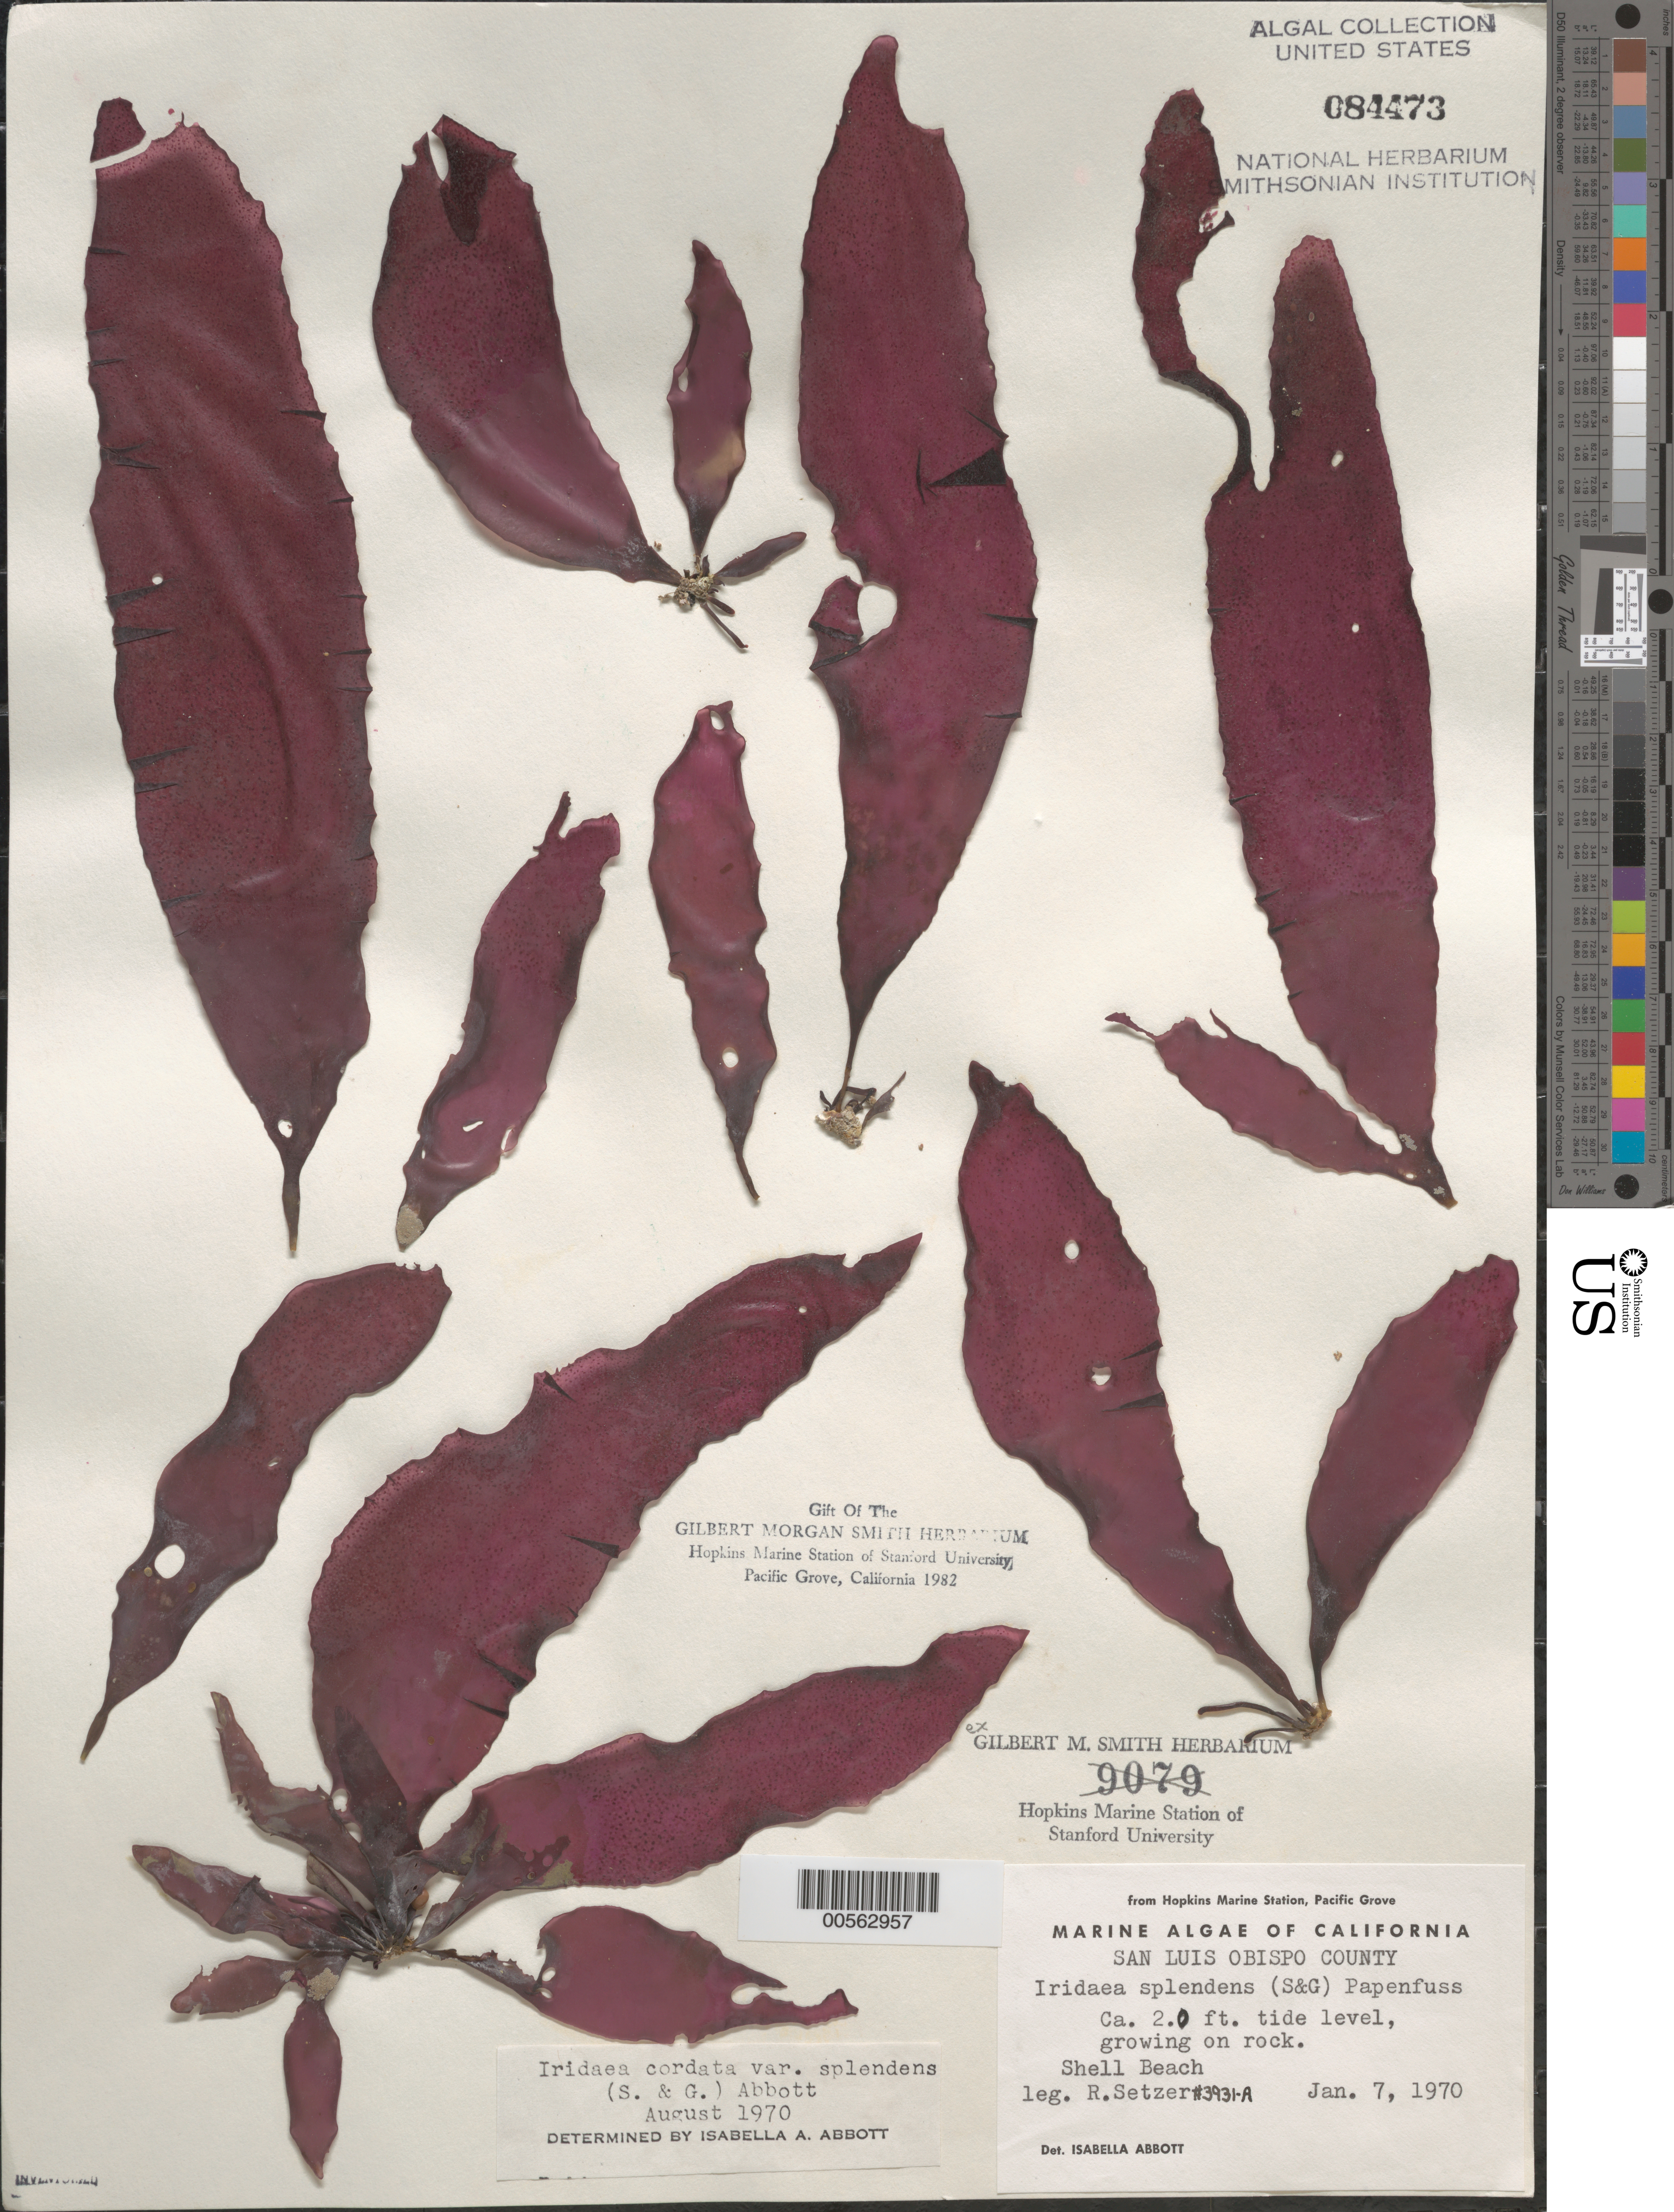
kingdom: Plantae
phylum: Rhodophyta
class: Florideophyceae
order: Gigartinales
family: Gigartinaceae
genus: Iridaea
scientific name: Iridaea cordata var. splendens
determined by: Abbott, Isabella A.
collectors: R. Setzer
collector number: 3931a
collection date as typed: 07 Jan 1970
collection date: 1970-01-07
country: United States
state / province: California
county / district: San Luis Obispo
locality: Shell Beach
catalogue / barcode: US 84473